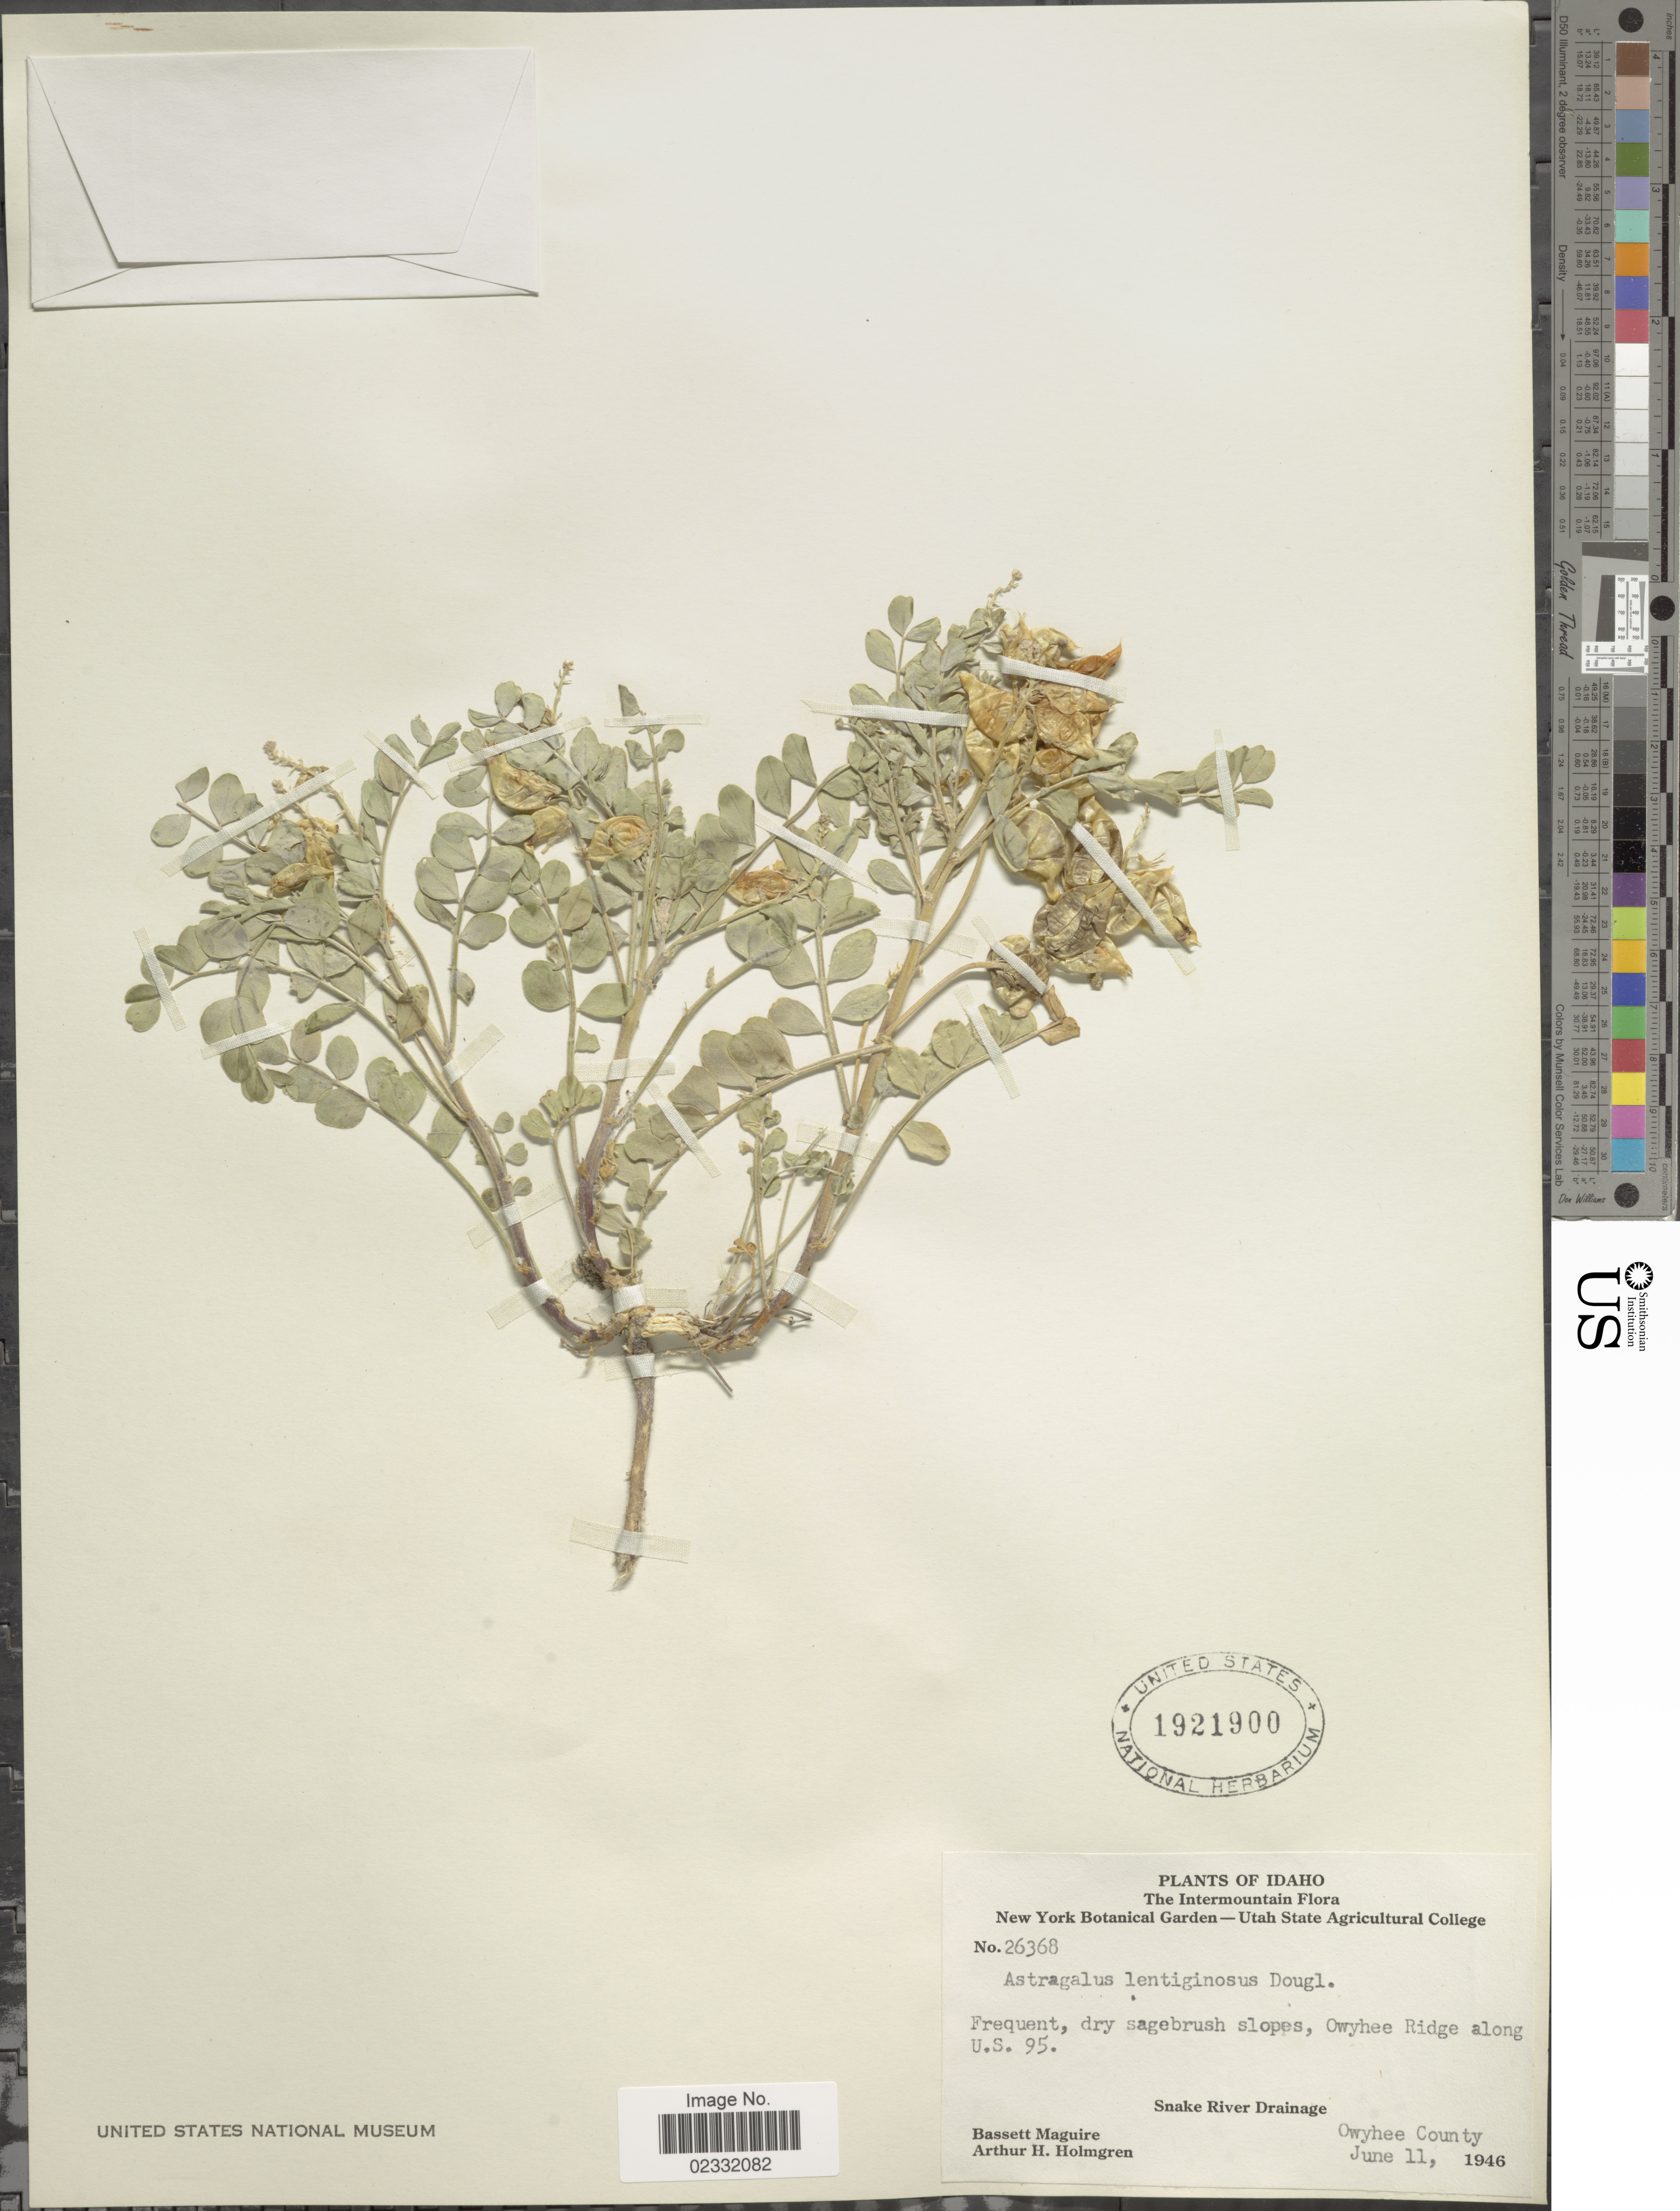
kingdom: Plantae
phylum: Tracheophyta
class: Magnoliopsida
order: Fabales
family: Fabaceae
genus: Astragalus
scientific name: Astragalus lentiginosus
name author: Douglas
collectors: B. Maguire & A. H. Holmgren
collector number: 26368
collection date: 1946-06-11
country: United States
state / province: Idaho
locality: The Intermountain, Frequent, dry sagebrush slopes, Owyhee Ridge along U.S. 95. Snake River Drainage, Owyhee County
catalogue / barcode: US 1921900